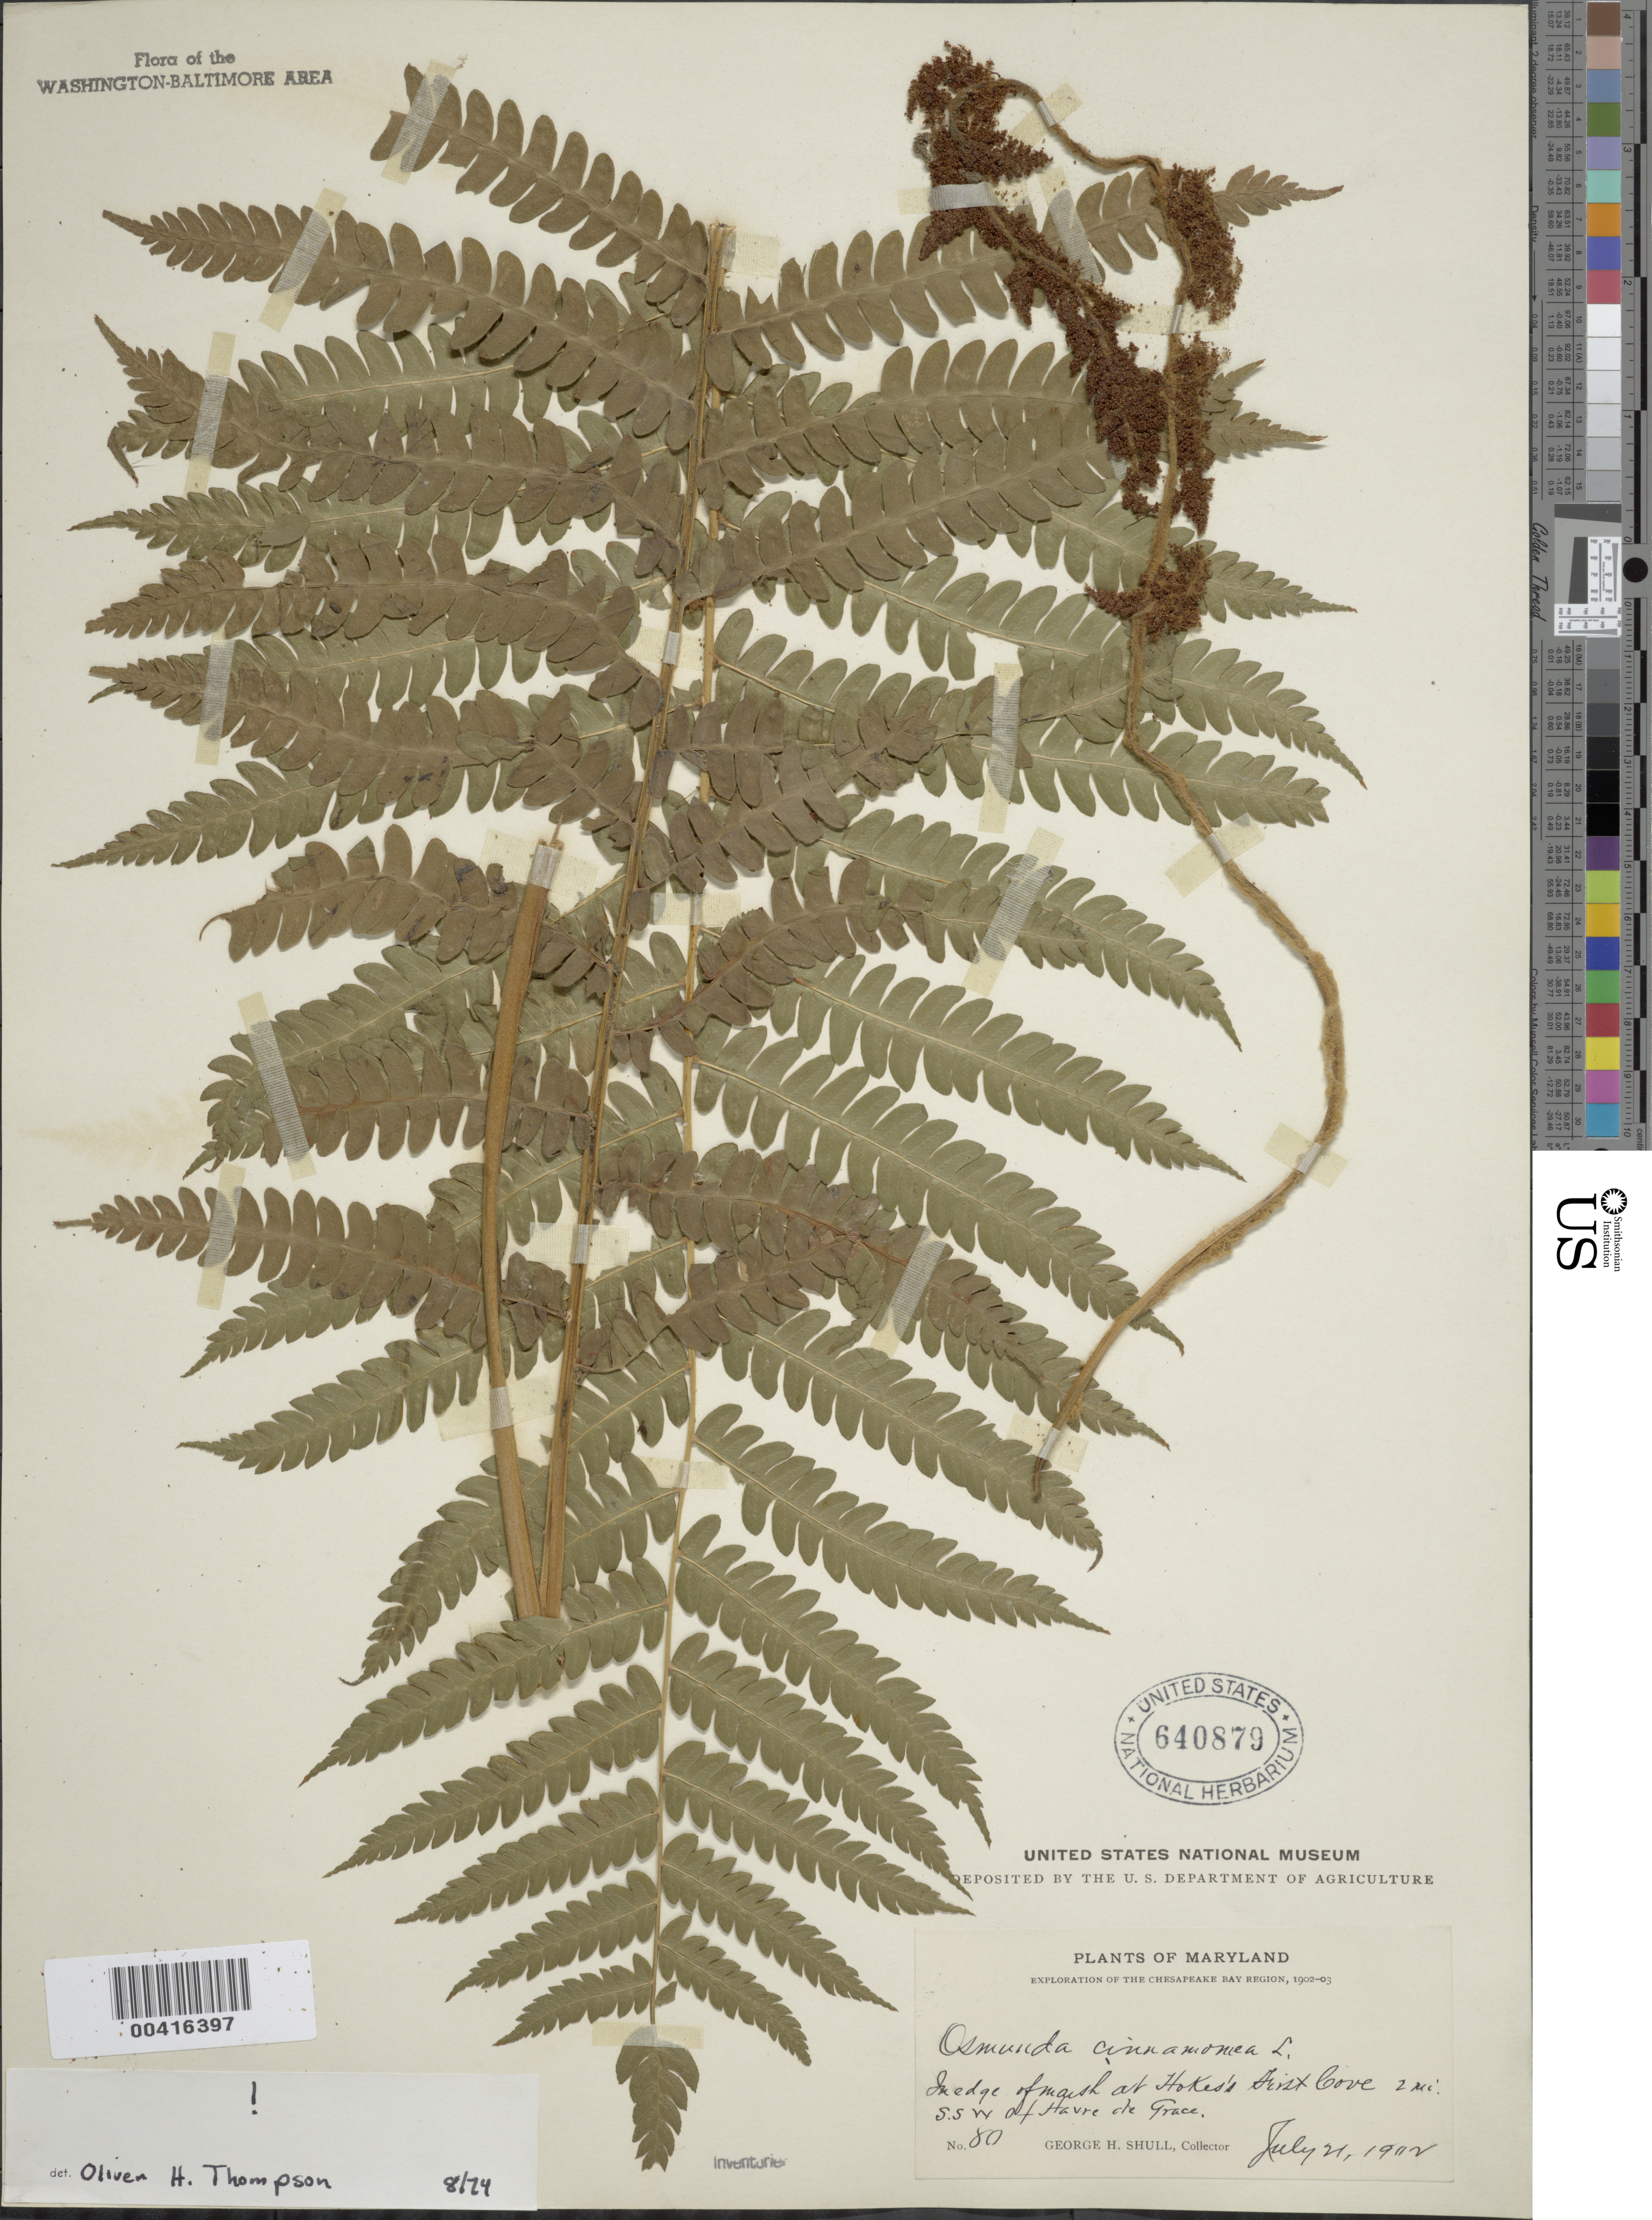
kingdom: Plantae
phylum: Tracheophyta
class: Polypodiopsida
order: Osmundales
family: Osmundaceae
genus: Osmundastrum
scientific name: Osmundastrum cinnamomeum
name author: (L.) C. Presl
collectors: G. H. Shull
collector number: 80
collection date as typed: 21 Jul 1912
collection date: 1912-07-21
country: United States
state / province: Maryland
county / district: Harford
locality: Hokes First Cove, South-southwest of Havre De Grace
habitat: Edge of swamp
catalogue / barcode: US 640879